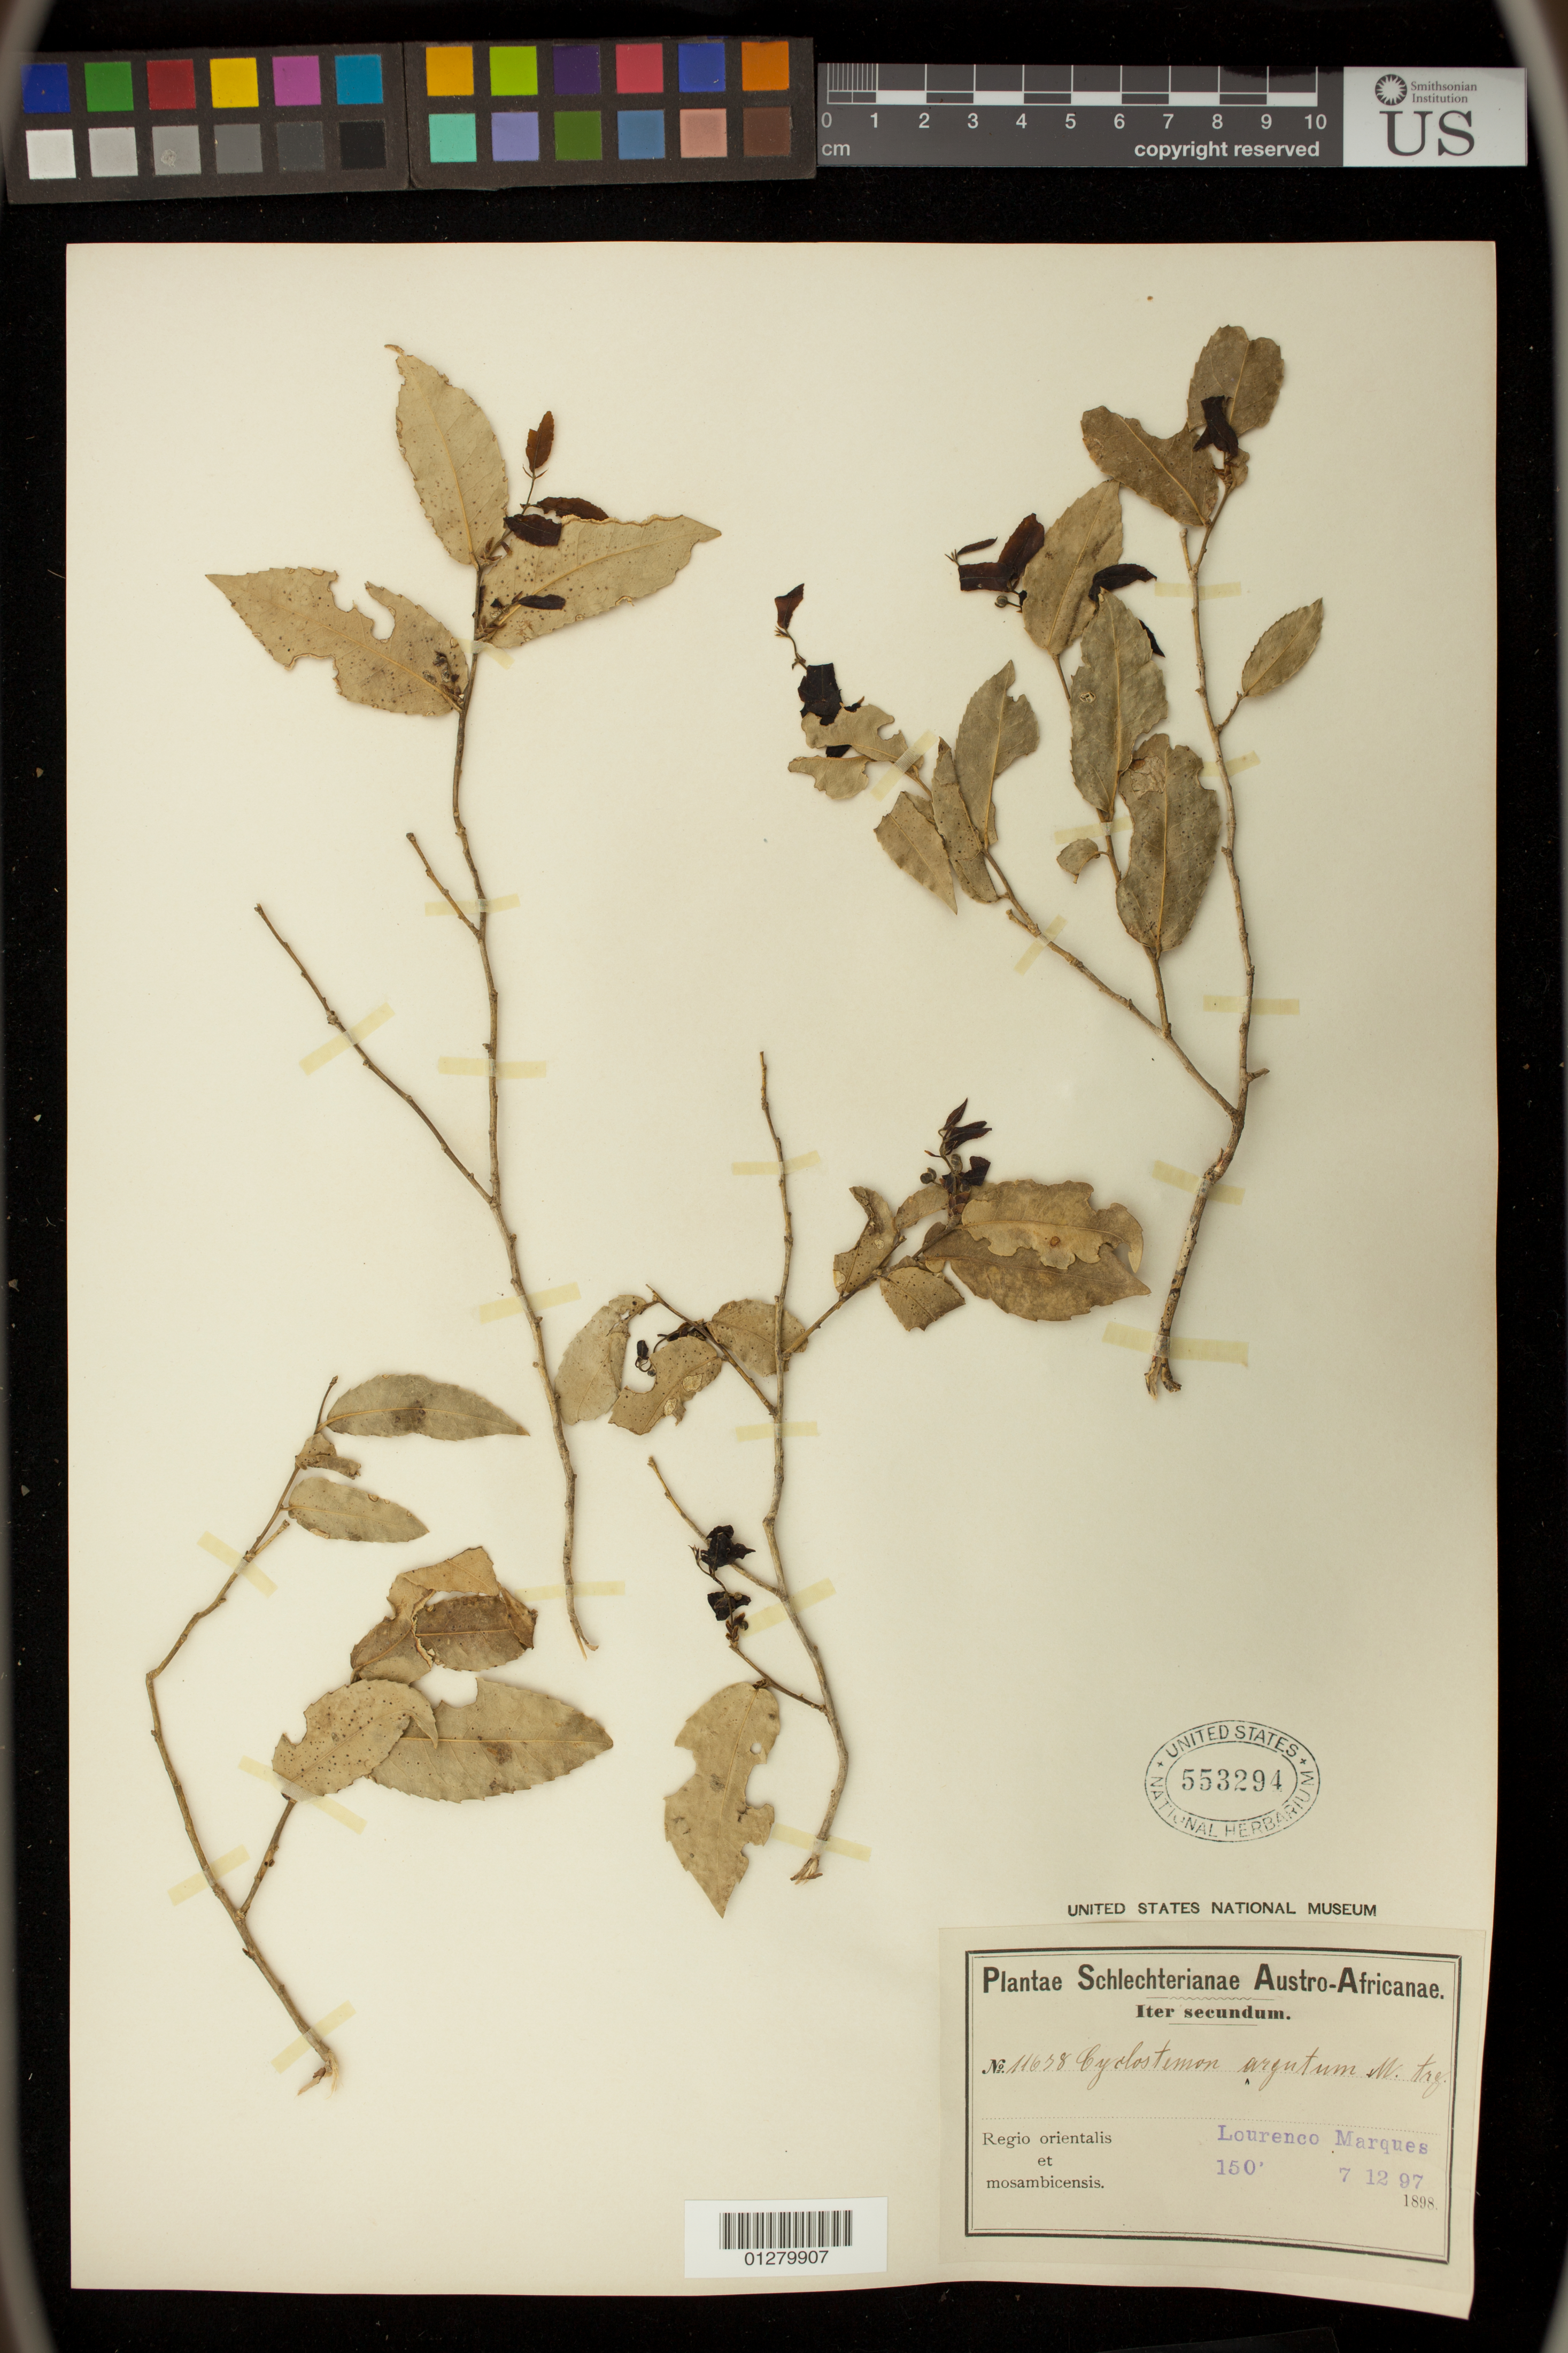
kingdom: Plantae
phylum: Tracheophyta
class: Magnoliopsida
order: Malpighiales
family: Putranjivaceae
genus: Drypetes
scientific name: Drypetes arguta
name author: (Müll. Arg.) Hutch.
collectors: Schlechter, --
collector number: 11678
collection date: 1897-07-12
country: Mozambique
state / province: Maputo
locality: Lourenco Marques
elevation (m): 46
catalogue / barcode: US 553294